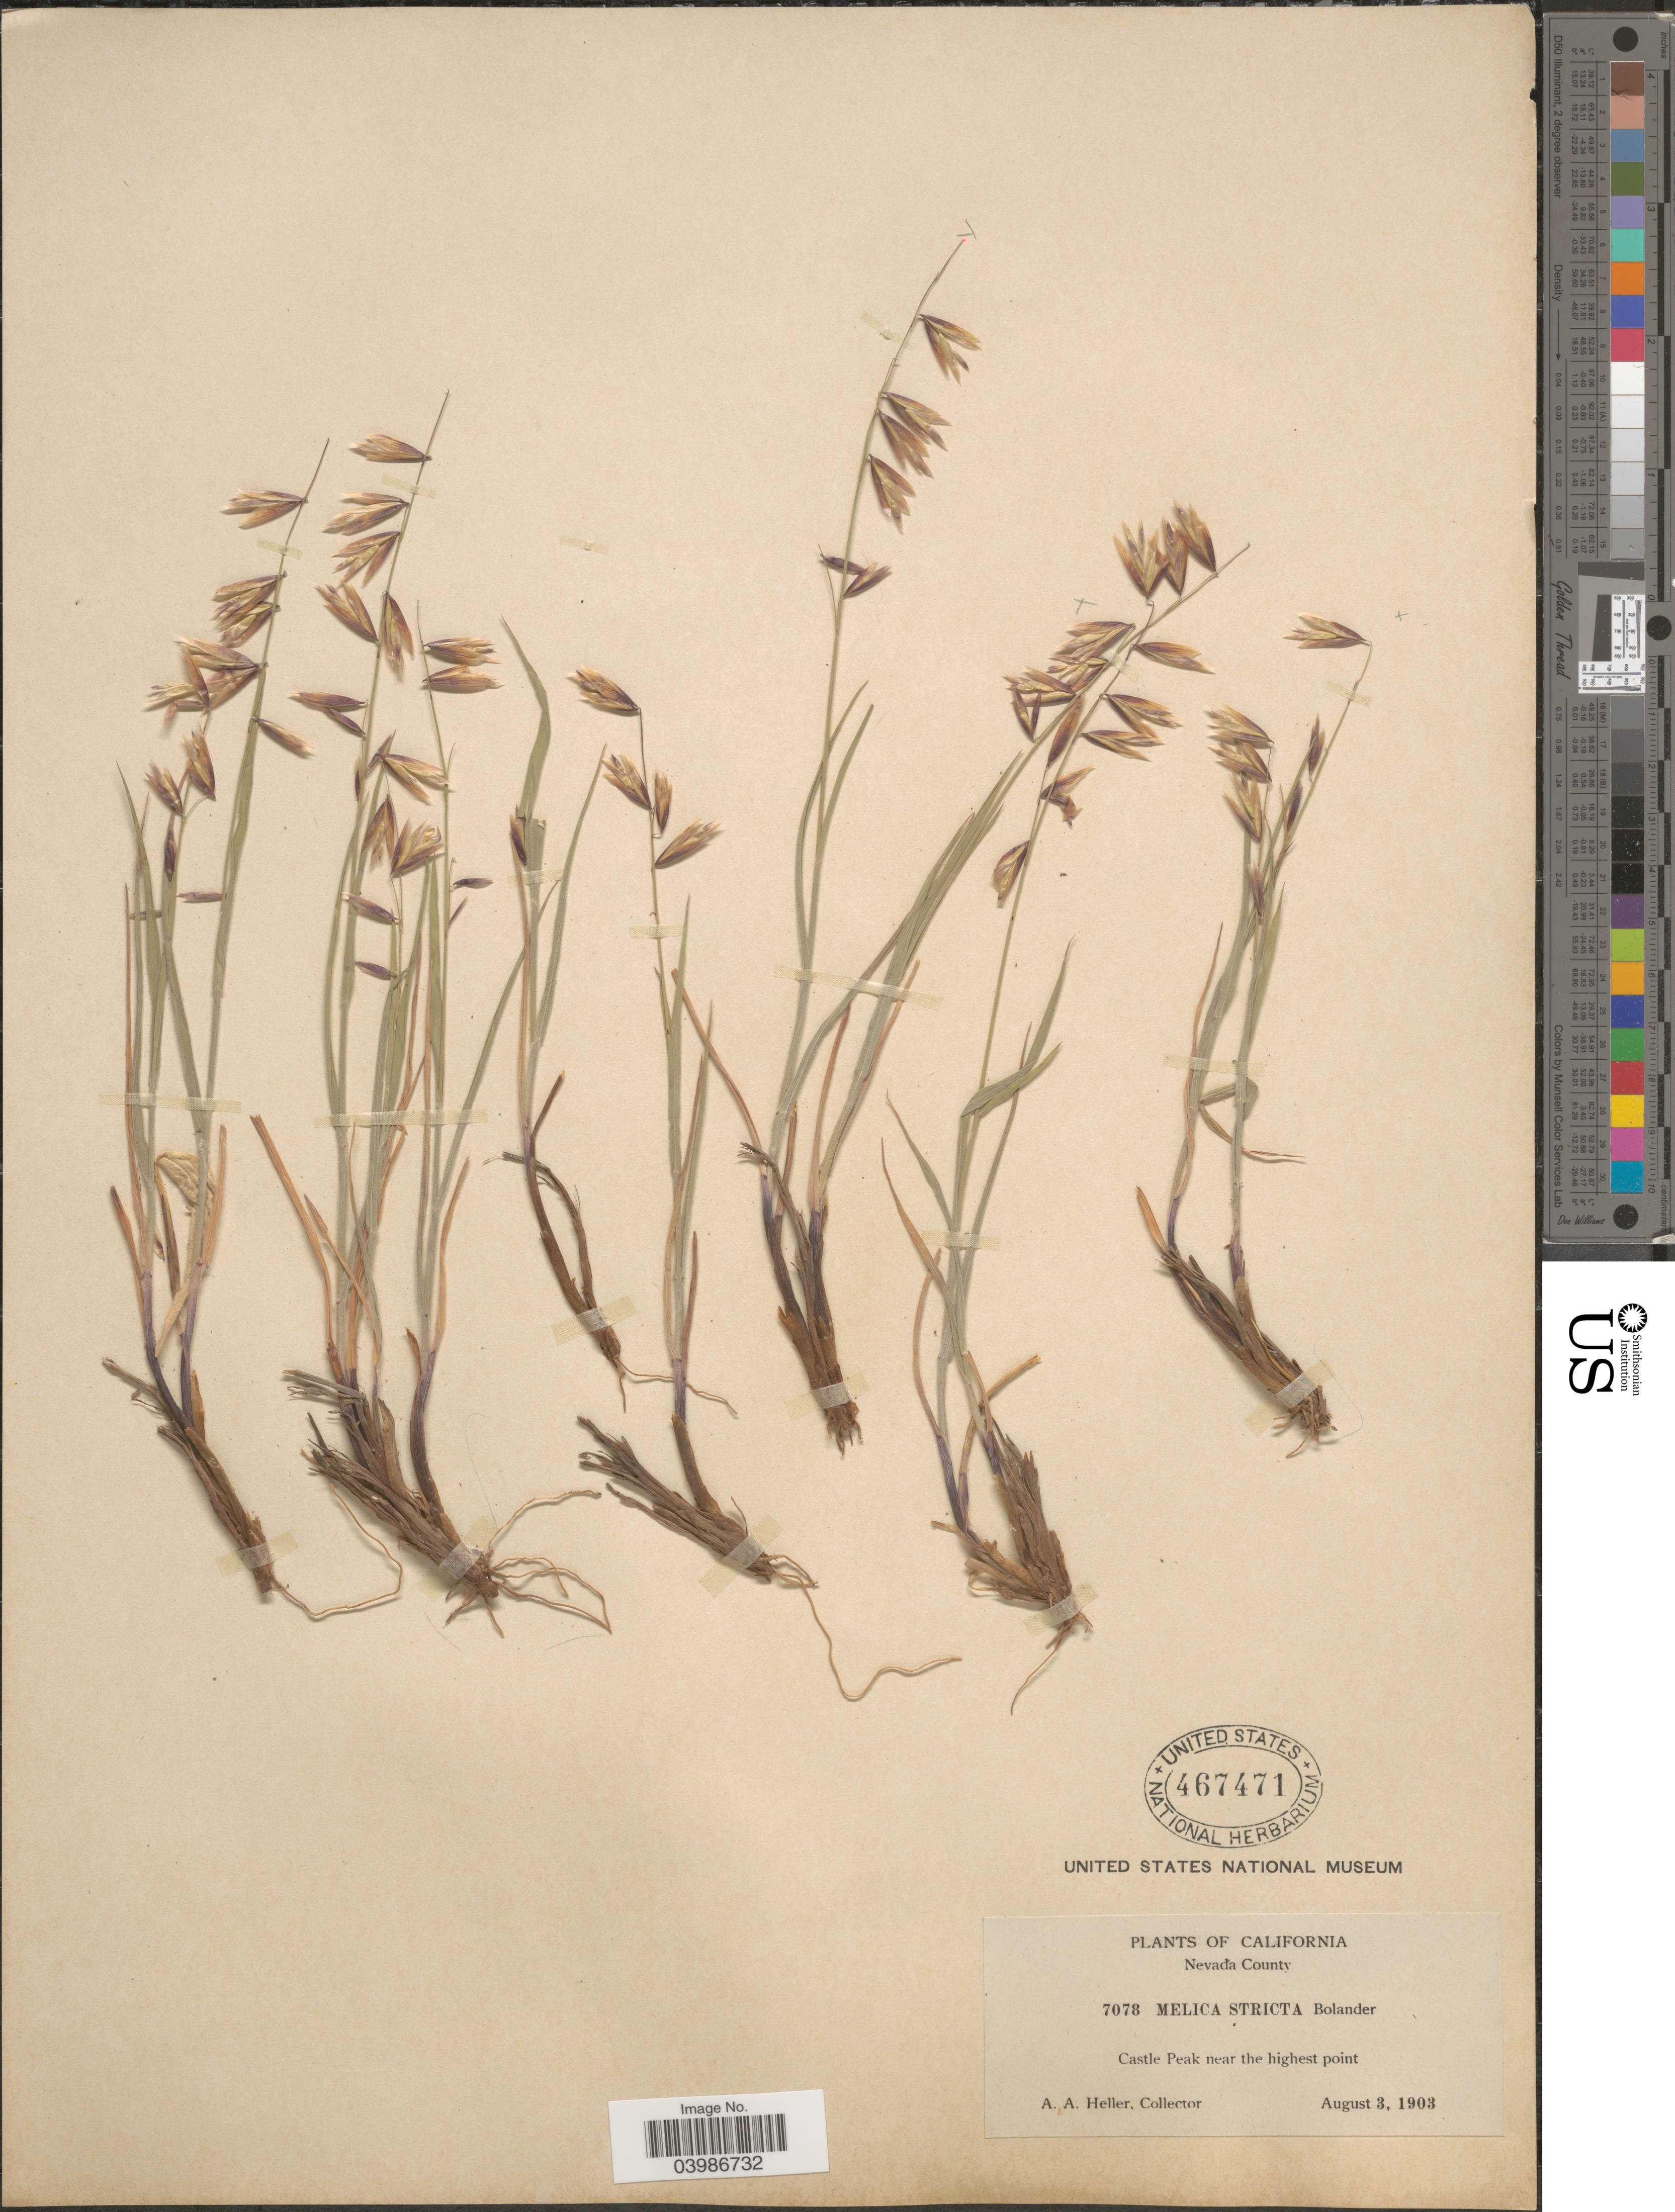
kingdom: Plantae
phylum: Tracheophyta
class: Liliopsida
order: Poales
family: Poaceae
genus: Melica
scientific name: Melica stricta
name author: Bol.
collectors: A. A. Heller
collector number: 7078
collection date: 1903-08-03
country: United States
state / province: California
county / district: Nevada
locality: Nevada County. Castle Peak near the highest point.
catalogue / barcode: US 467471